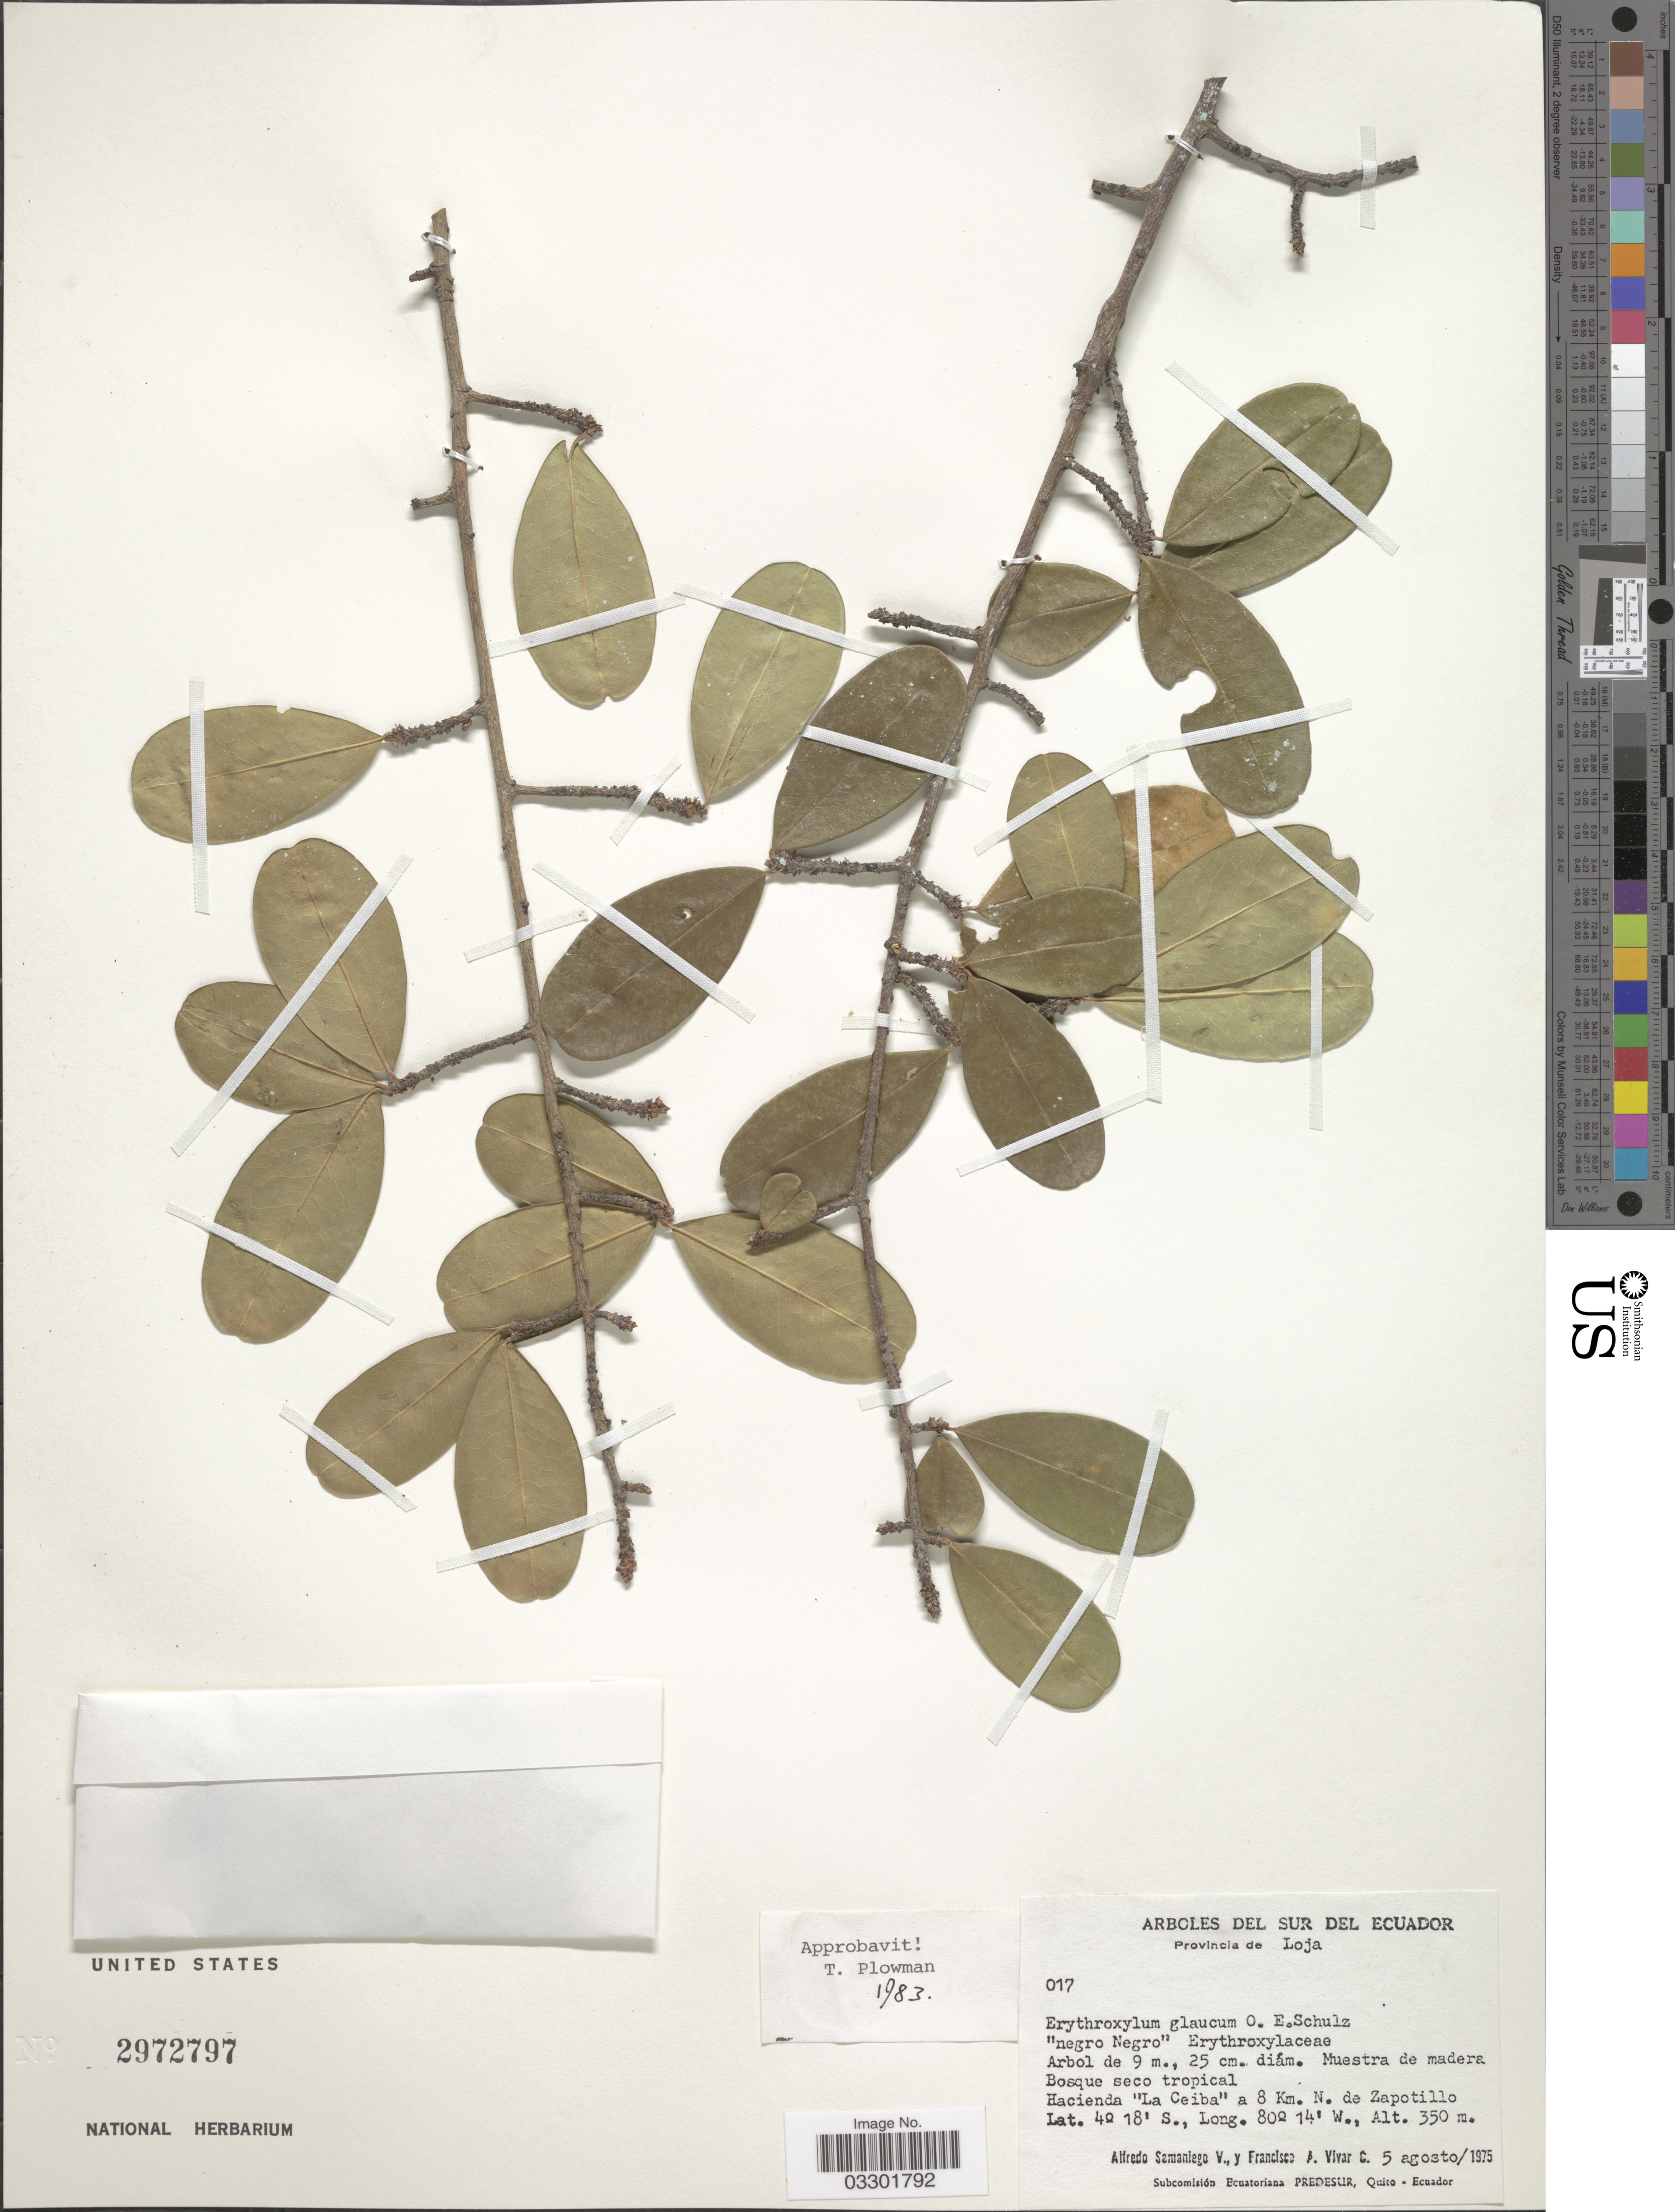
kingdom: Plantae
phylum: Tracheophyta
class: Magnoliopsida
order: Malpighiales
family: Erythroxylaceae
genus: Erythroxylum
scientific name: Erythroxylum glaucum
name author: O.E. Schulz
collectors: A. Samaniego & F. A. Vivar C.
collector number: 017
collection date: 1975-08-05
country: Ecuador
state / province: Loja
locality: Muestra de madera Bosque seco tropical. Hacienda "La Ceiba" a 8 Km.N. de Zapotillo.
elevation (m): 350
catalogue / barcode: US 2972797